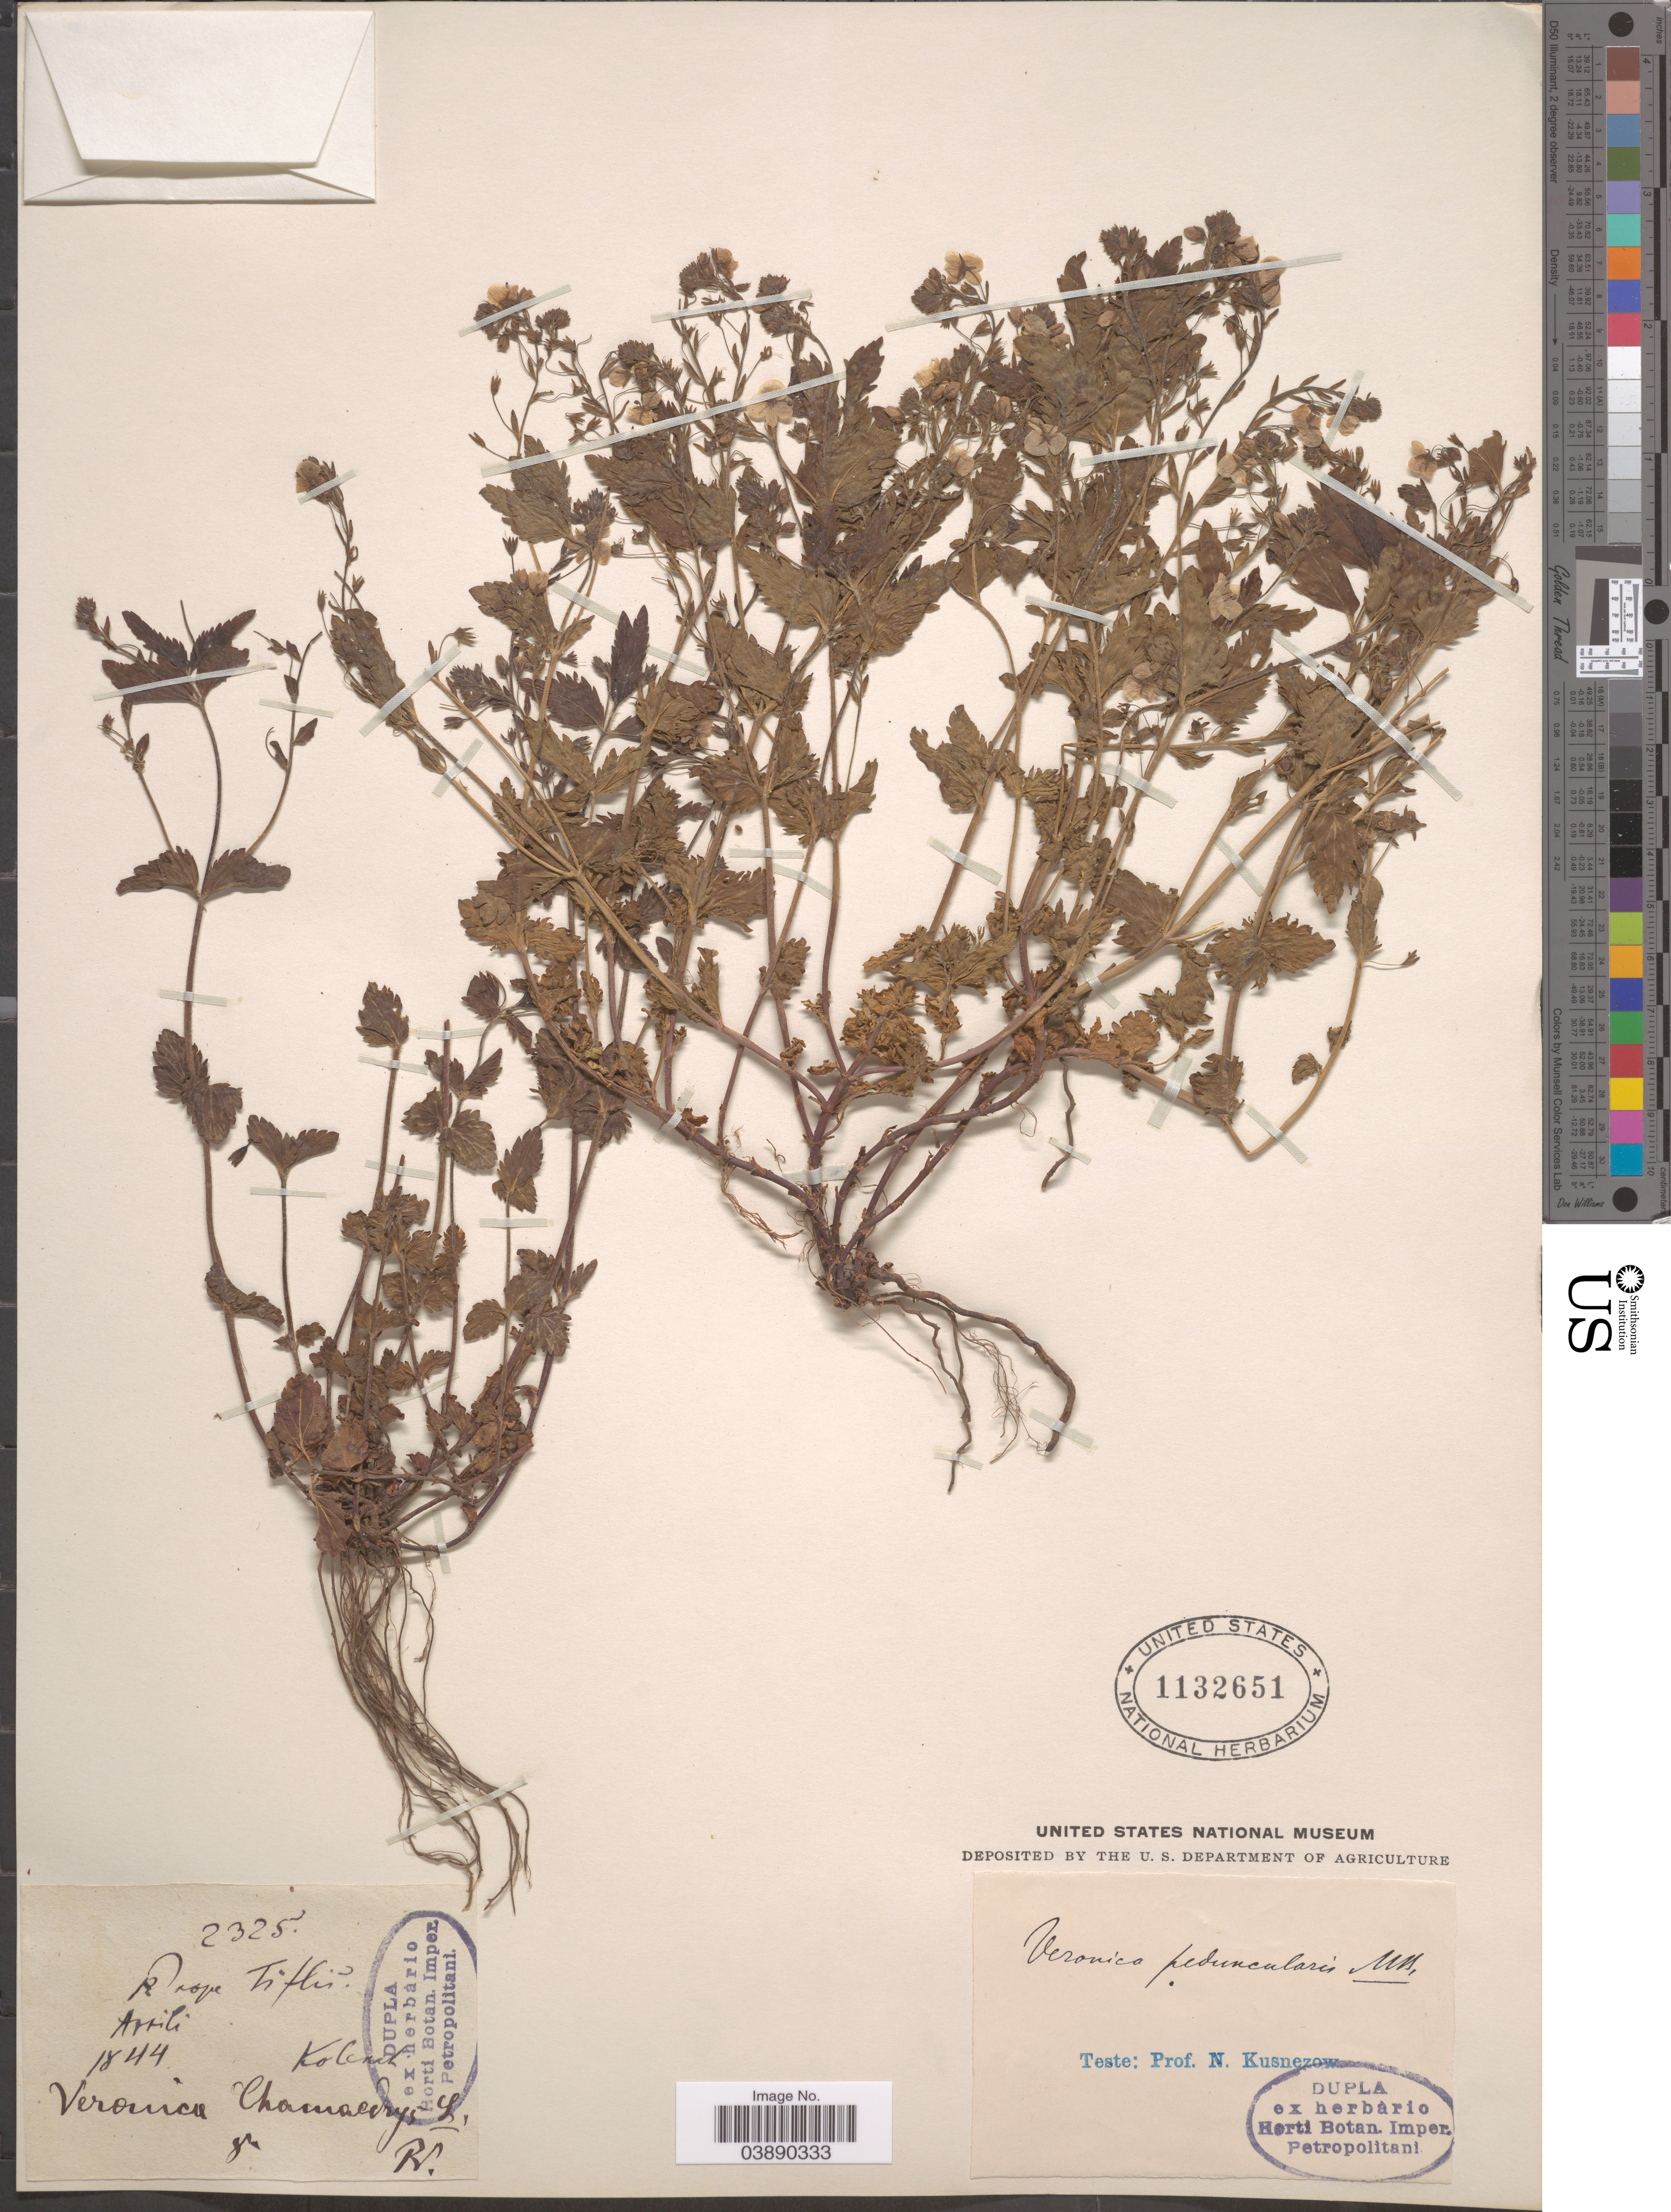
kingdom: Plantae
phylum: Tracheophyta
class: Magnoliopsida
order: Lamiales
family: Plantaginaceae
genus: Veronica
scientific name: Veronica peduncularis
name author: M. Bieb.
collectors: N. Kusnezow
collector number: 2325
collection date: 1844-04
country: Georgia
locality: Prope Tiflis. Kolcnat. [interpreted]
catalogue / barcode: US 1132651